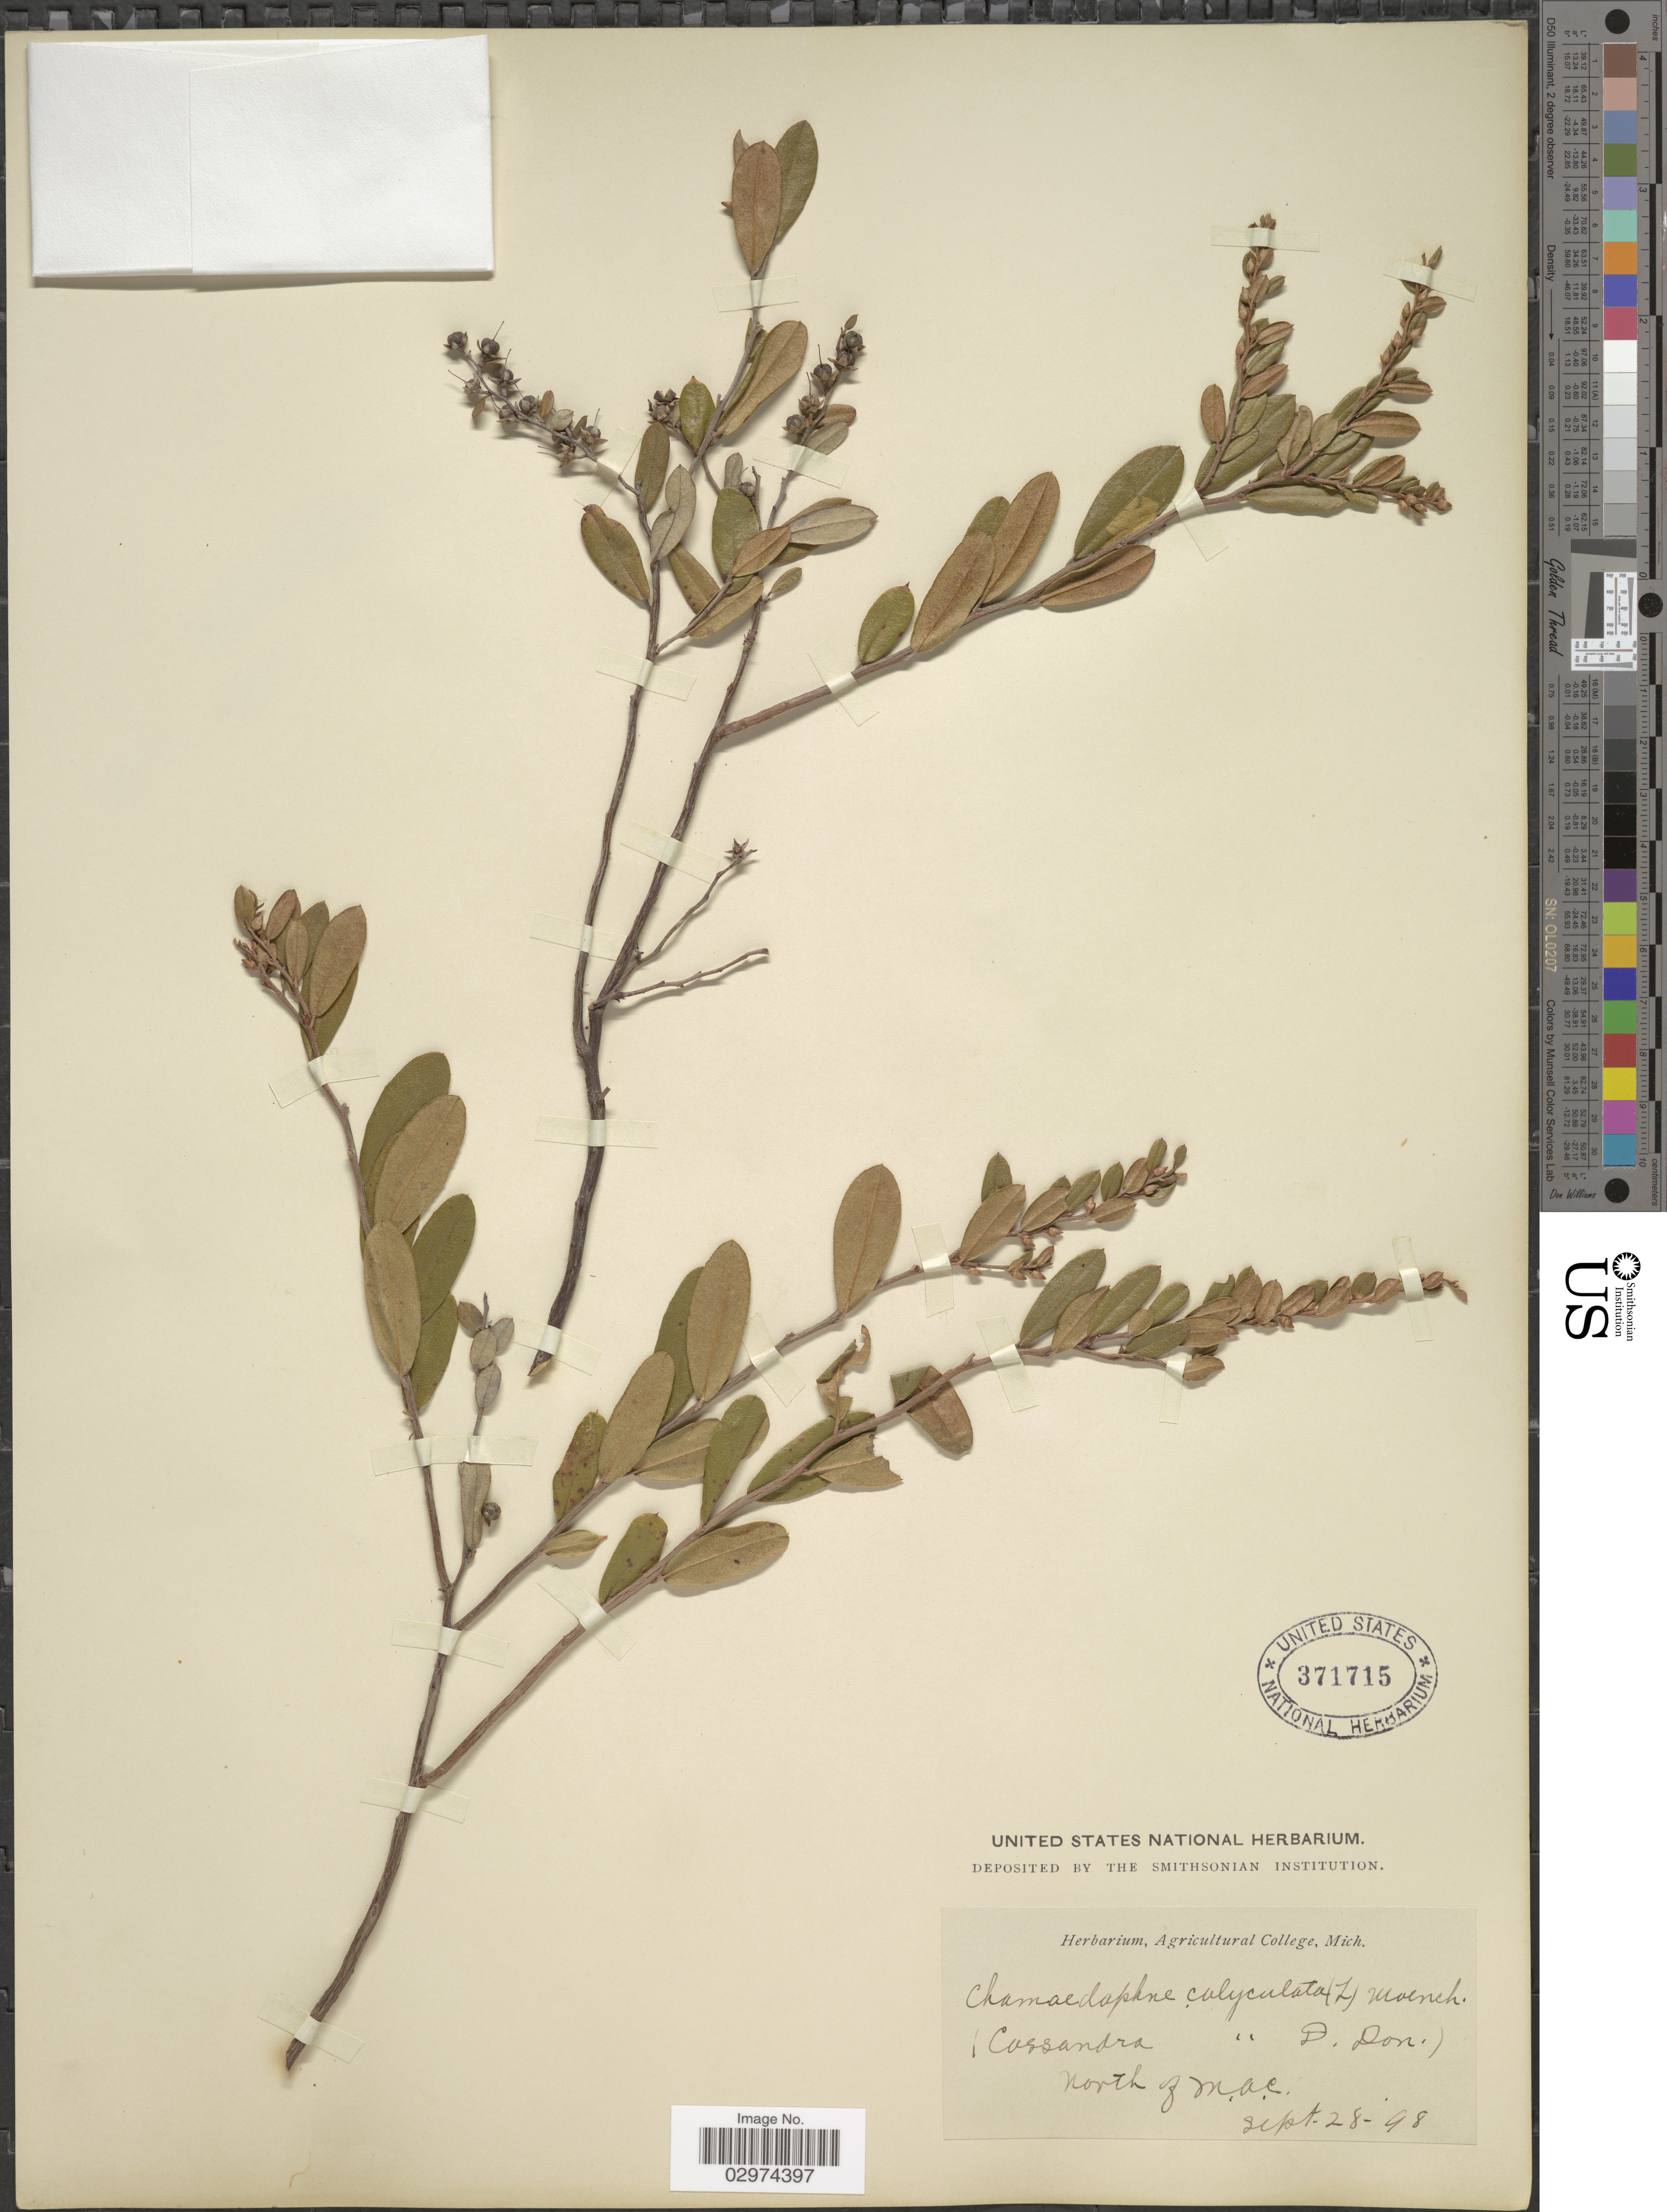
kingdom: Plantae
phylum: Tracheophyta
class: Magnoliopsida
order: Ericales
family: Ericaceae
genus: Chamaedaphne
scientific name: Chamaedaphne calyculata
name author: (L.) Moench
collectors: ex herb. Agricultural College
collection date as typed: Transcribed d/m/y: 28/9/98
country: United States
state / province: Michigan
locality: North of M.A.C.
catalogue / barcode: US 371715